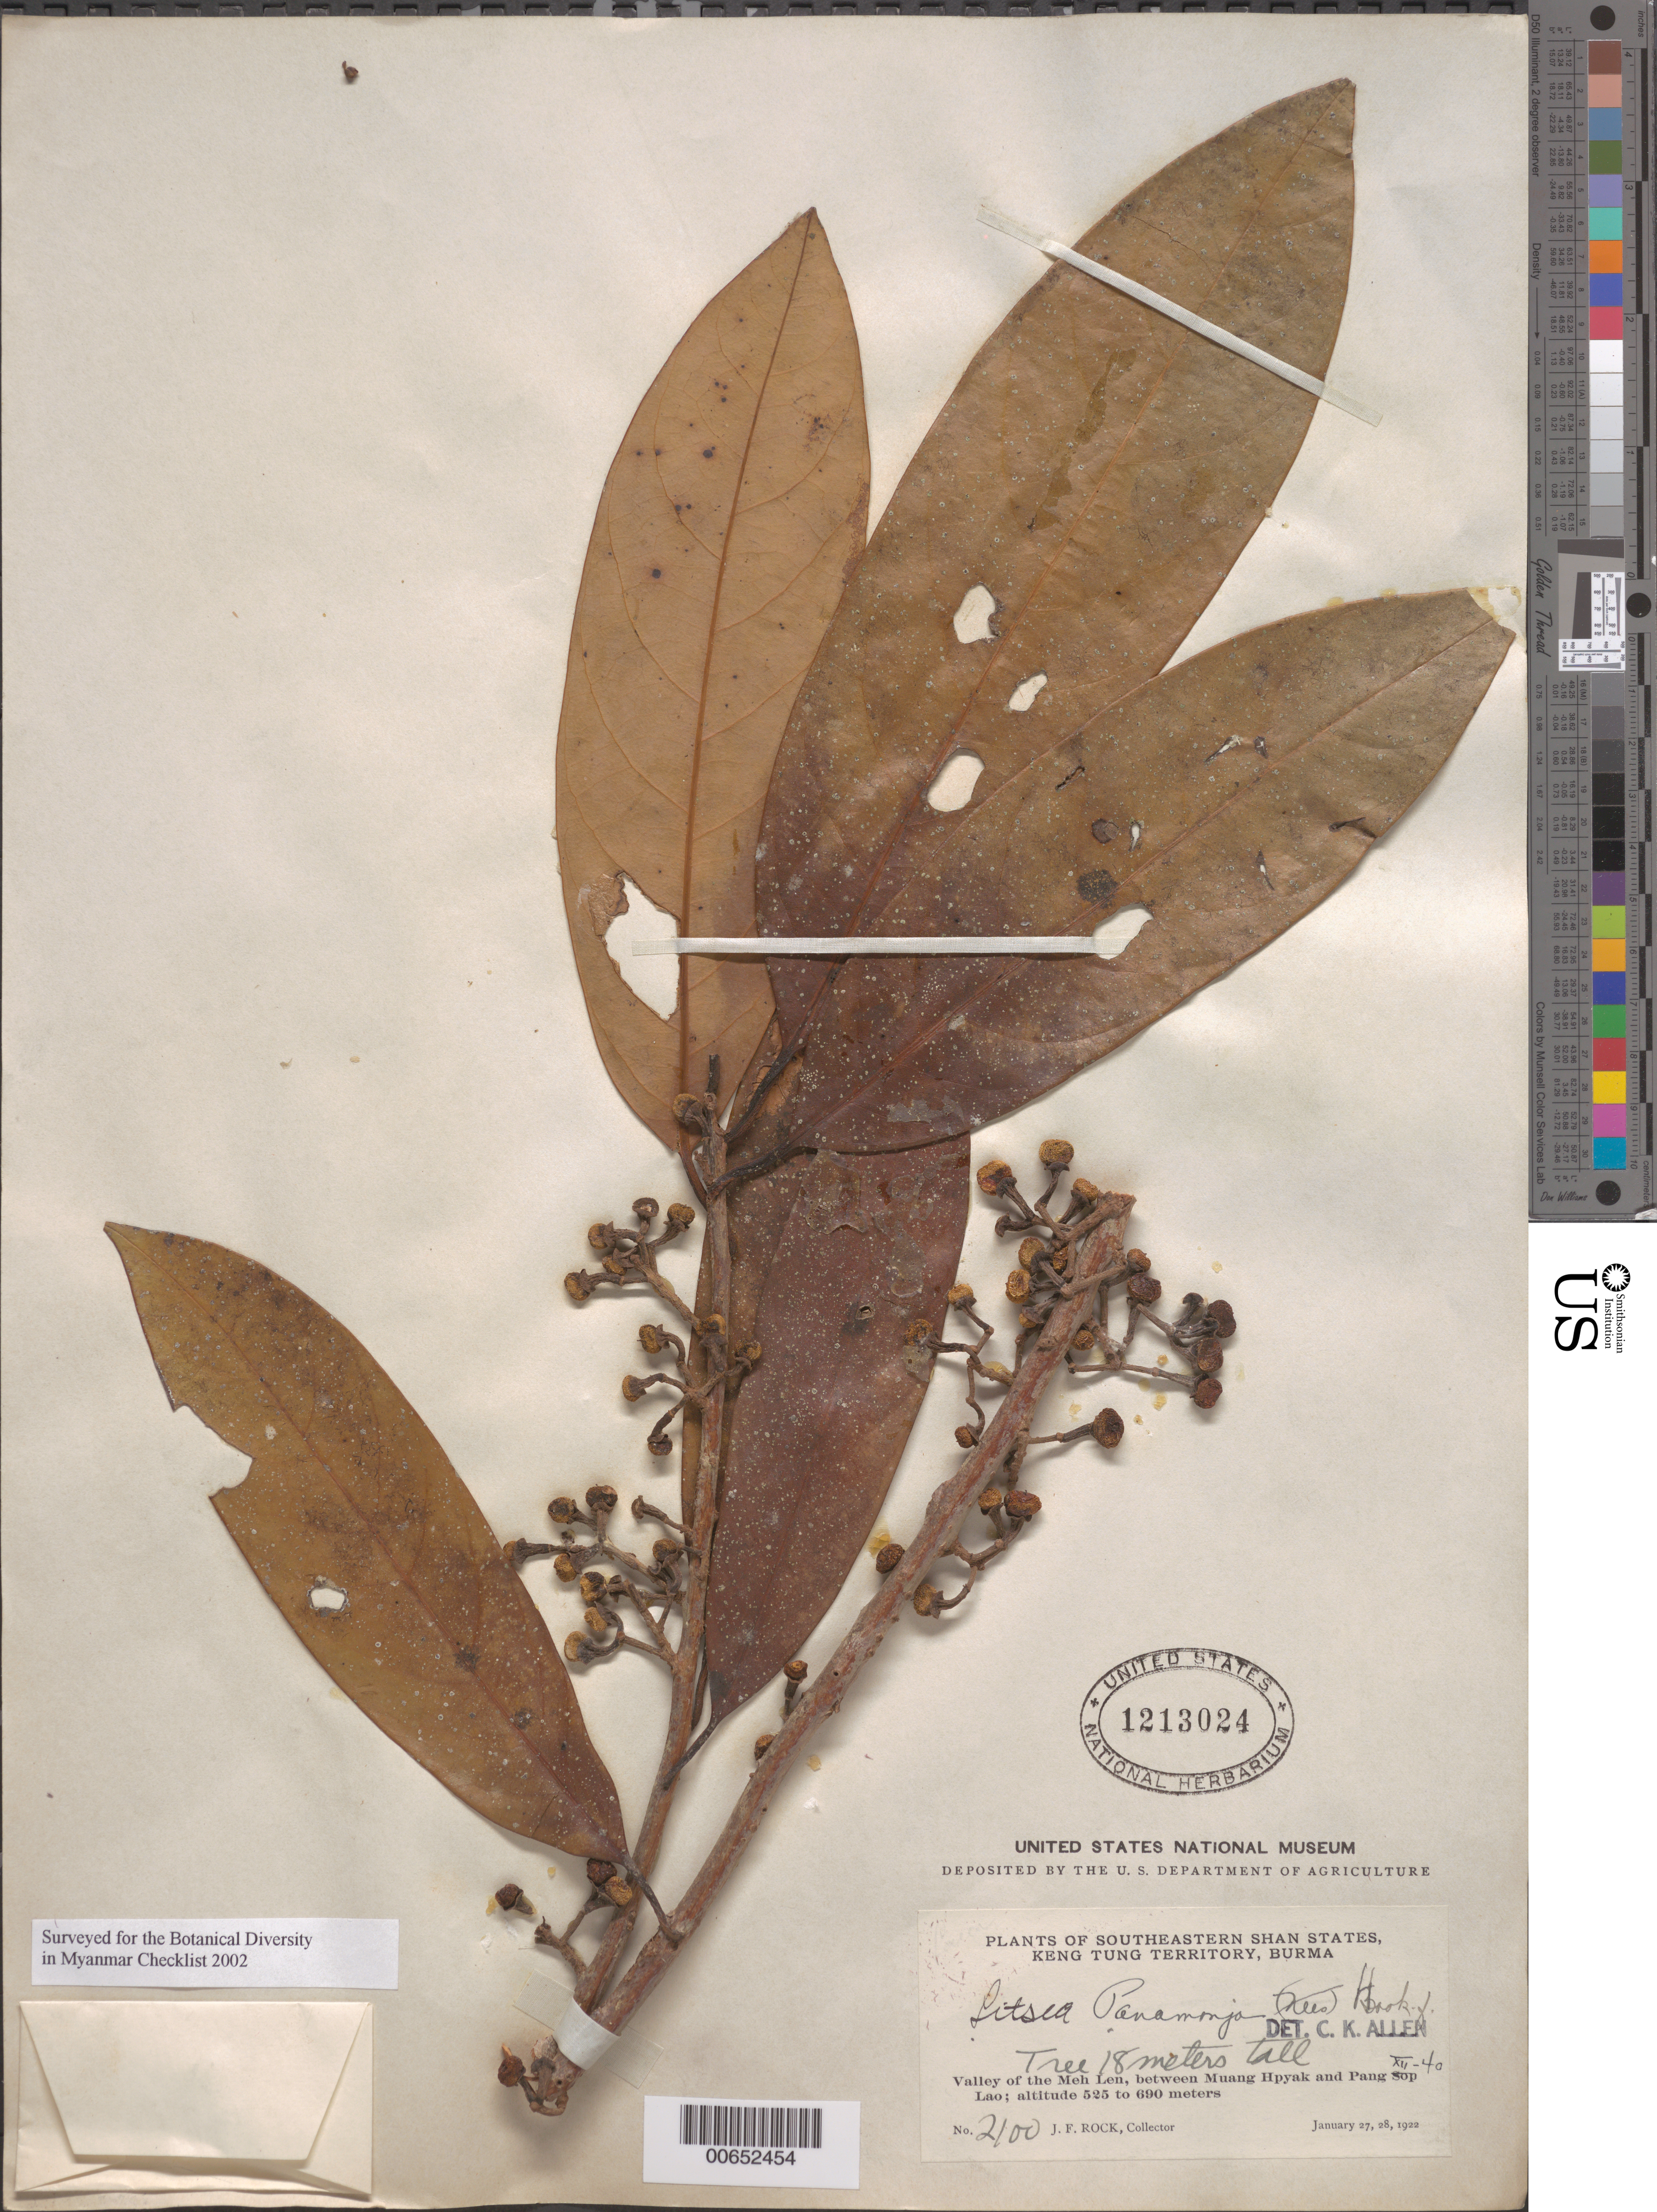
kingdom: Plantae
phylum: Tracheophyta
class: Magnoliopsida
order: Laurales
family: Lauraceae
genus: Litsea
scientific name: Litsea panamanja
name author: (Buch.-Ham. ex Nees) Hook. f.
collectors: J. F. Rock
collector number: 2100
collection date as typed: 27 Jan 1922 and 28 Jan 1922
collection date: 1922-01-27,1922-01-28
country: Myanmar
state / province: Shan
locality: Keng Tung Territory, valley of the Meh Len, between Muang Hpyak and Pang Sop Lao.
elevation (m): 525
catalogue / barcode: US 1213024